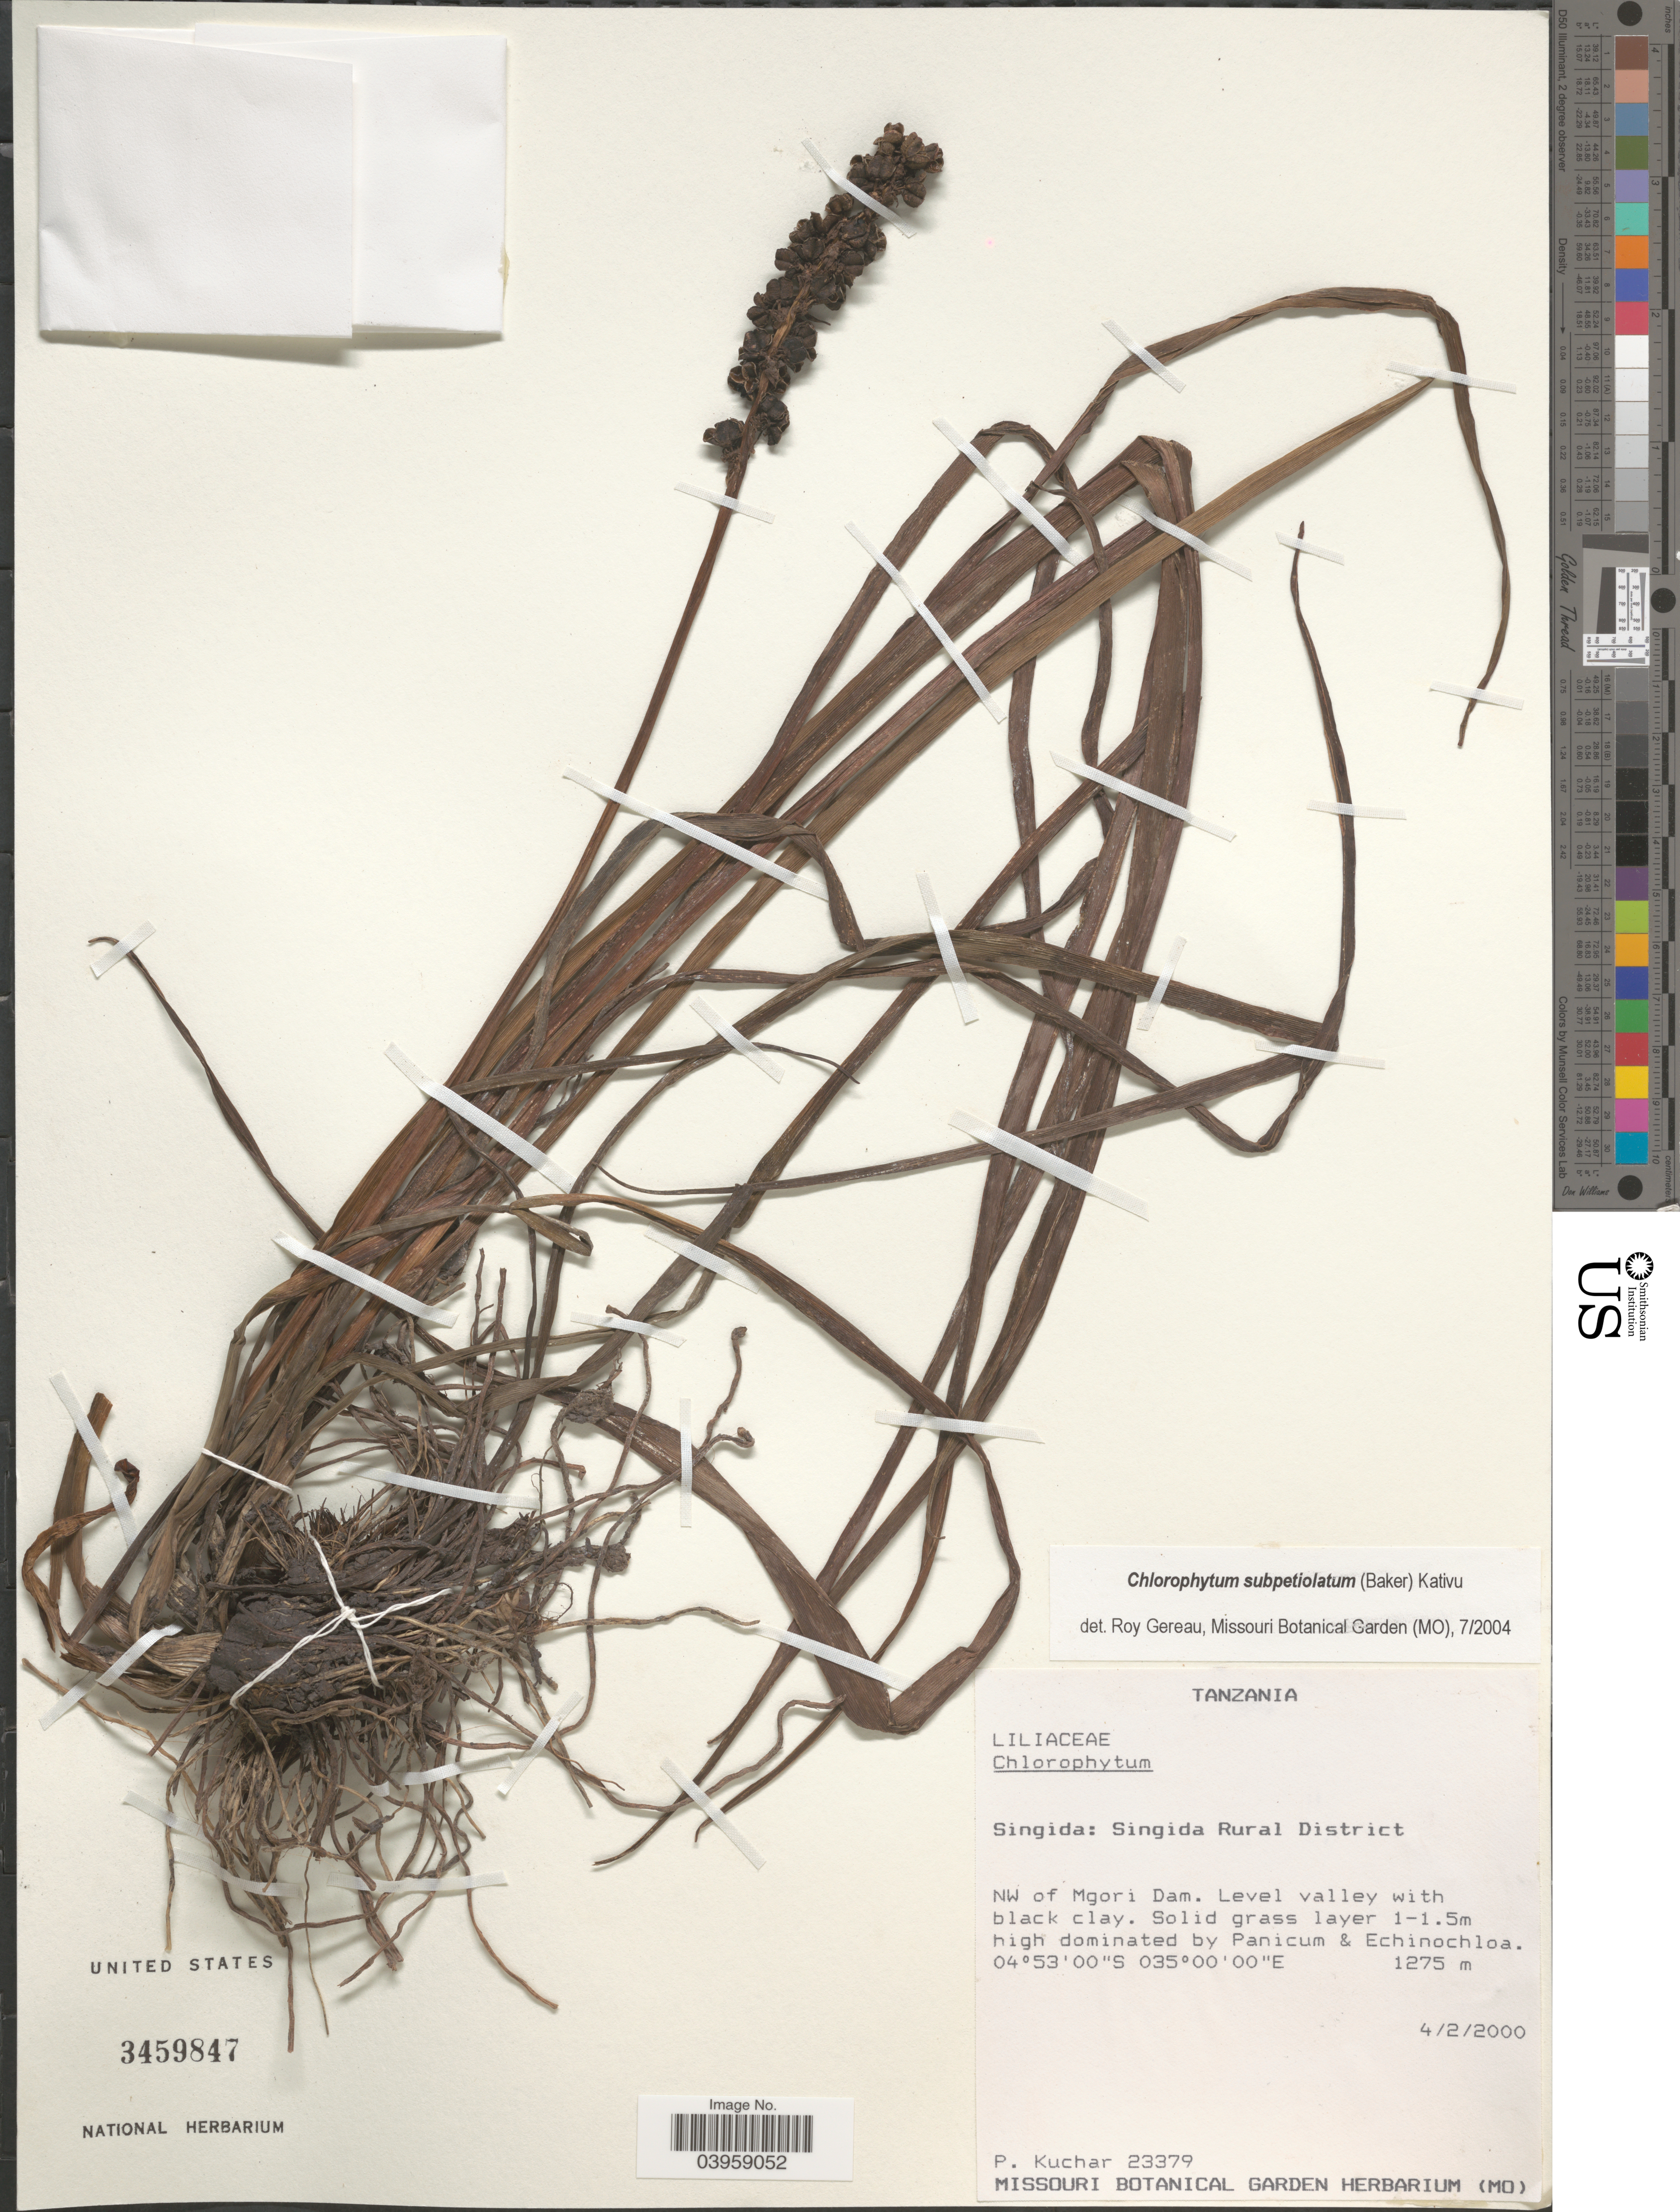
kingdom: Plantae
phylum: Tracheophyta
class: Liliopsida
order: Asparagales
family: Asparagaceae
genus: Chlorophytum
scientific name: Chlorophytum subpetiolatum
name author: (Baker) Kativu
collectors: P. Kuchar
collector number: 23379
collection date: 2000-02-04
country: Tanzania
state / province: Singida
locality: Singida Rural District. NW of Mgori Dam.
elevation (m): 1275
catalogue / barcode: US 3459847